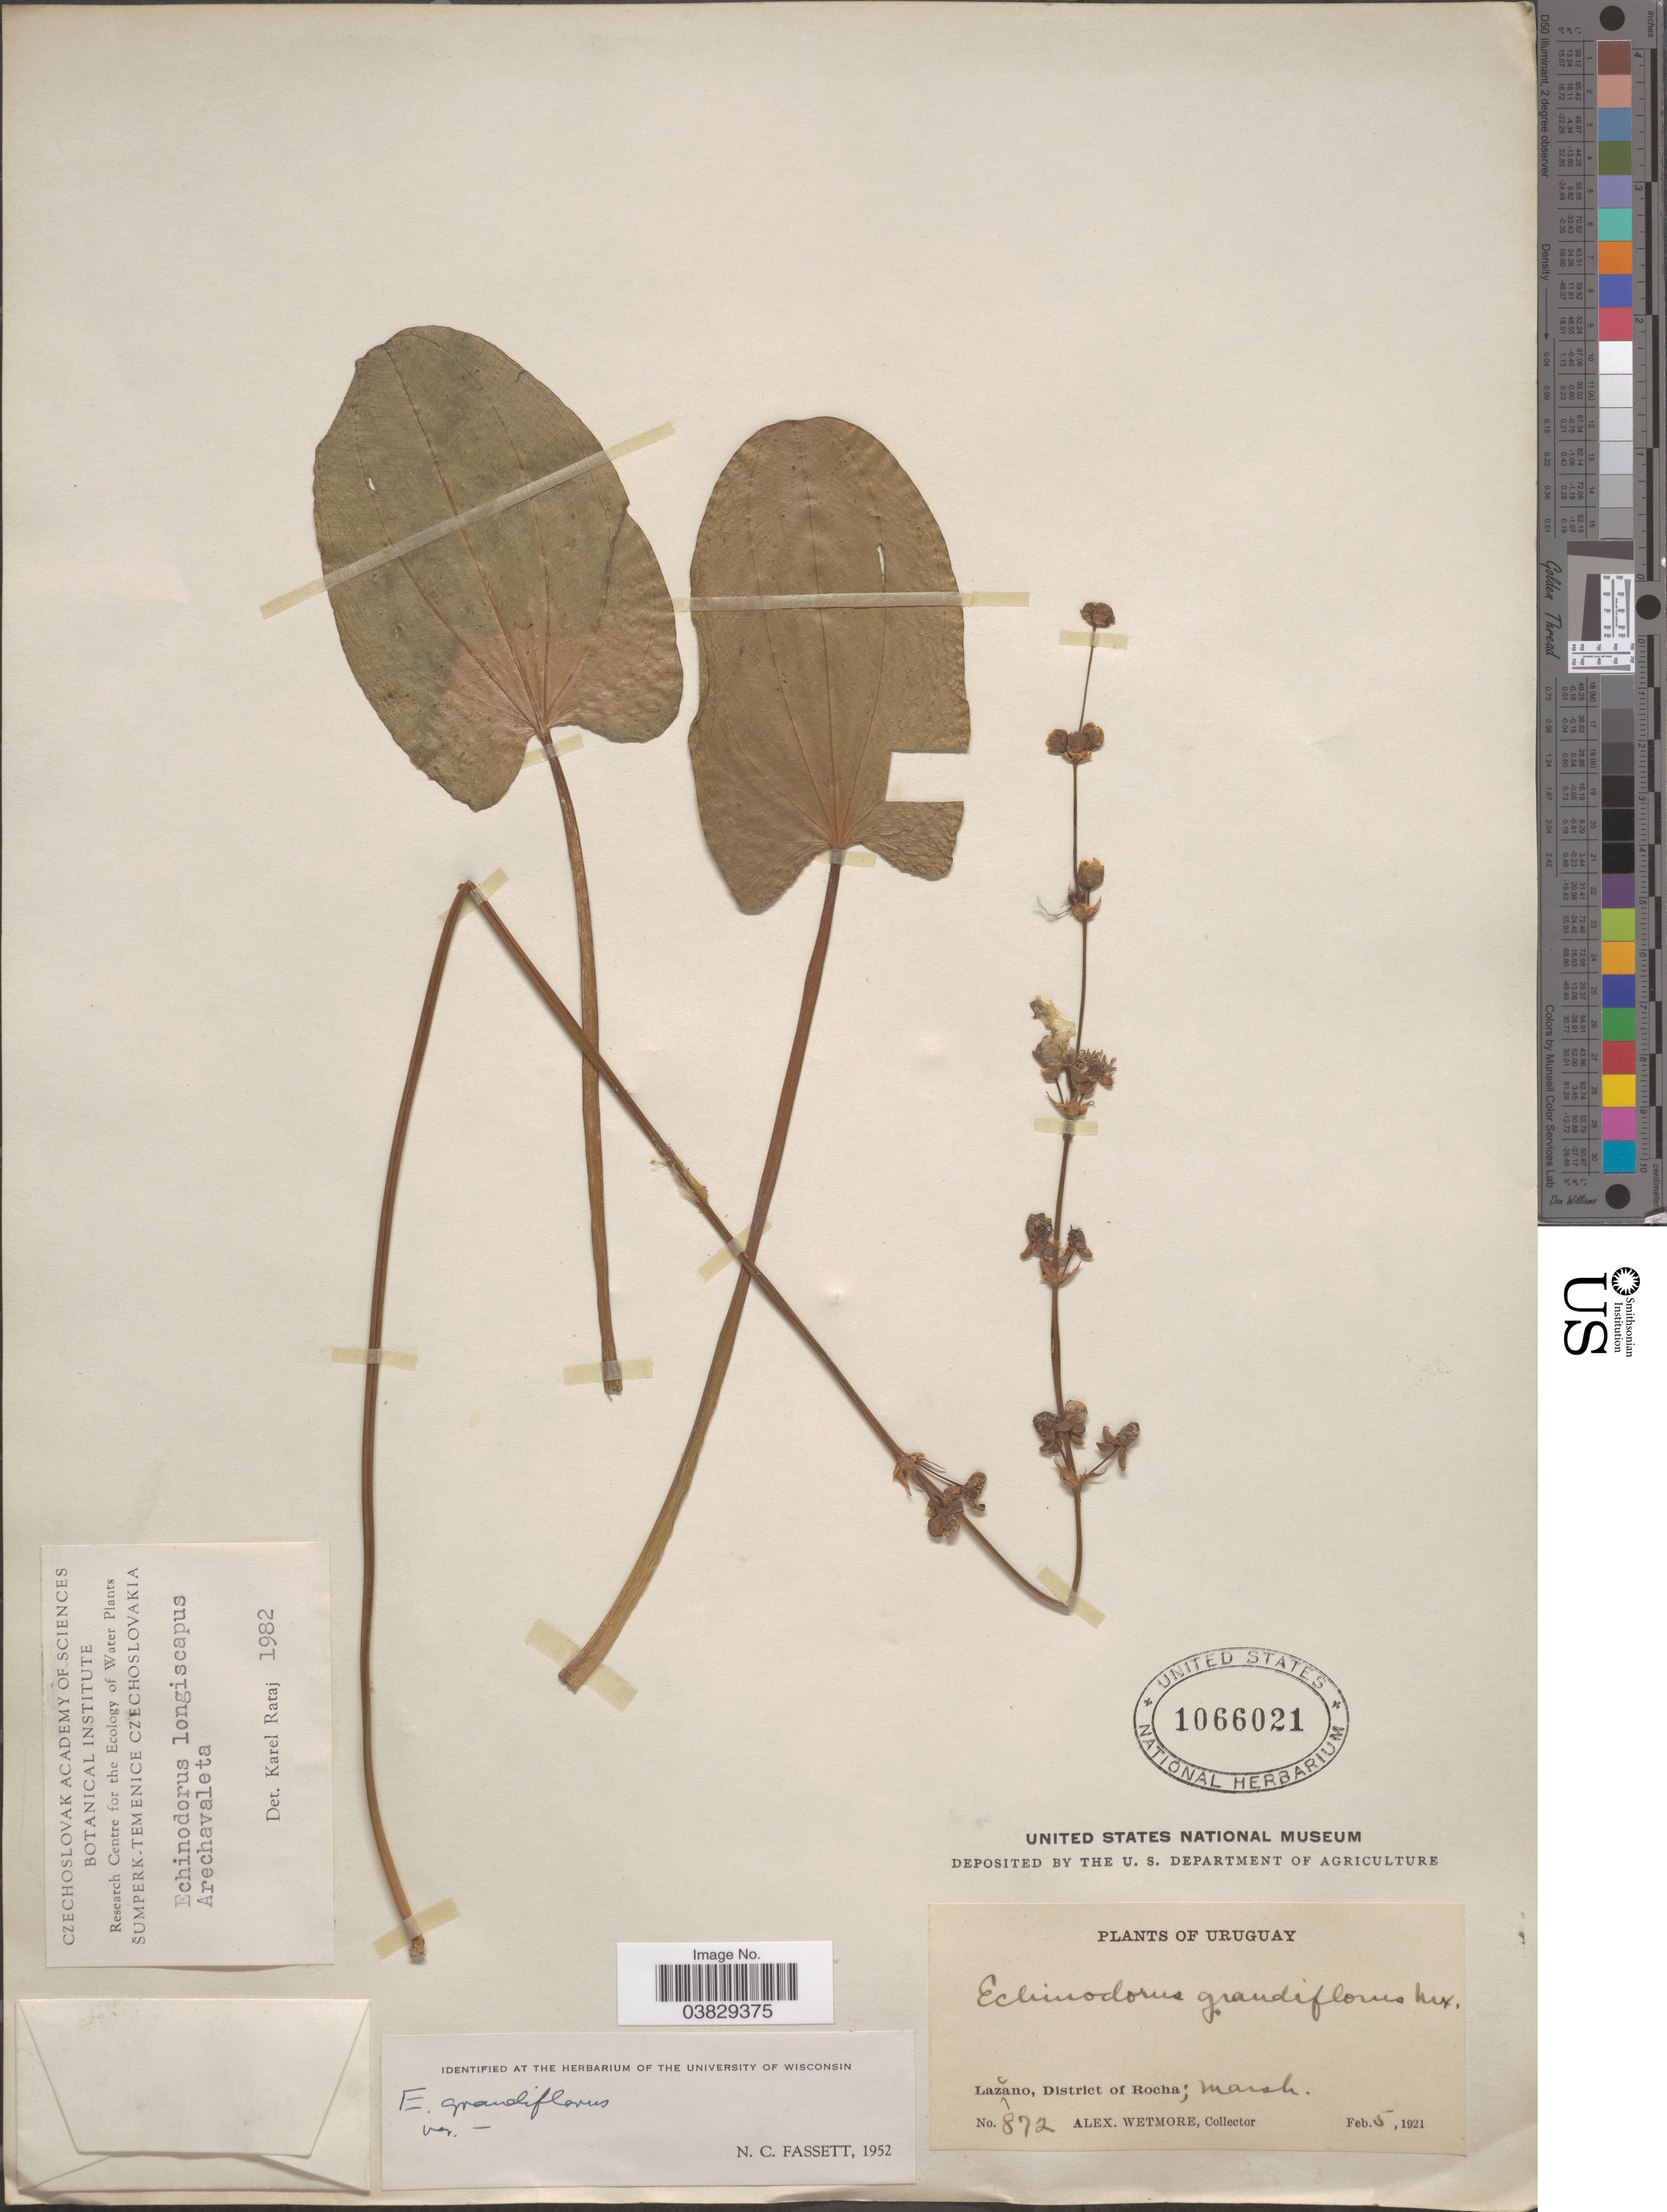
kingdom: Plantae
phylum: Tracheophyta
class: Liliopsida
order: Alismatales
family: Alismataceae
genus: Echinodorus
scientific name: Echinodorus grandiflorus subsp. grandiflorus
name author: (Cham. & Schltdl.) Micheli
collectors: A. Wetmore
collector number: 872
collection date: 1921-02-05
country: Uruguay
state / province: Rocha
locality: Lacano, District of Rocha; marsh.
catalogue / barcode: US 1066021